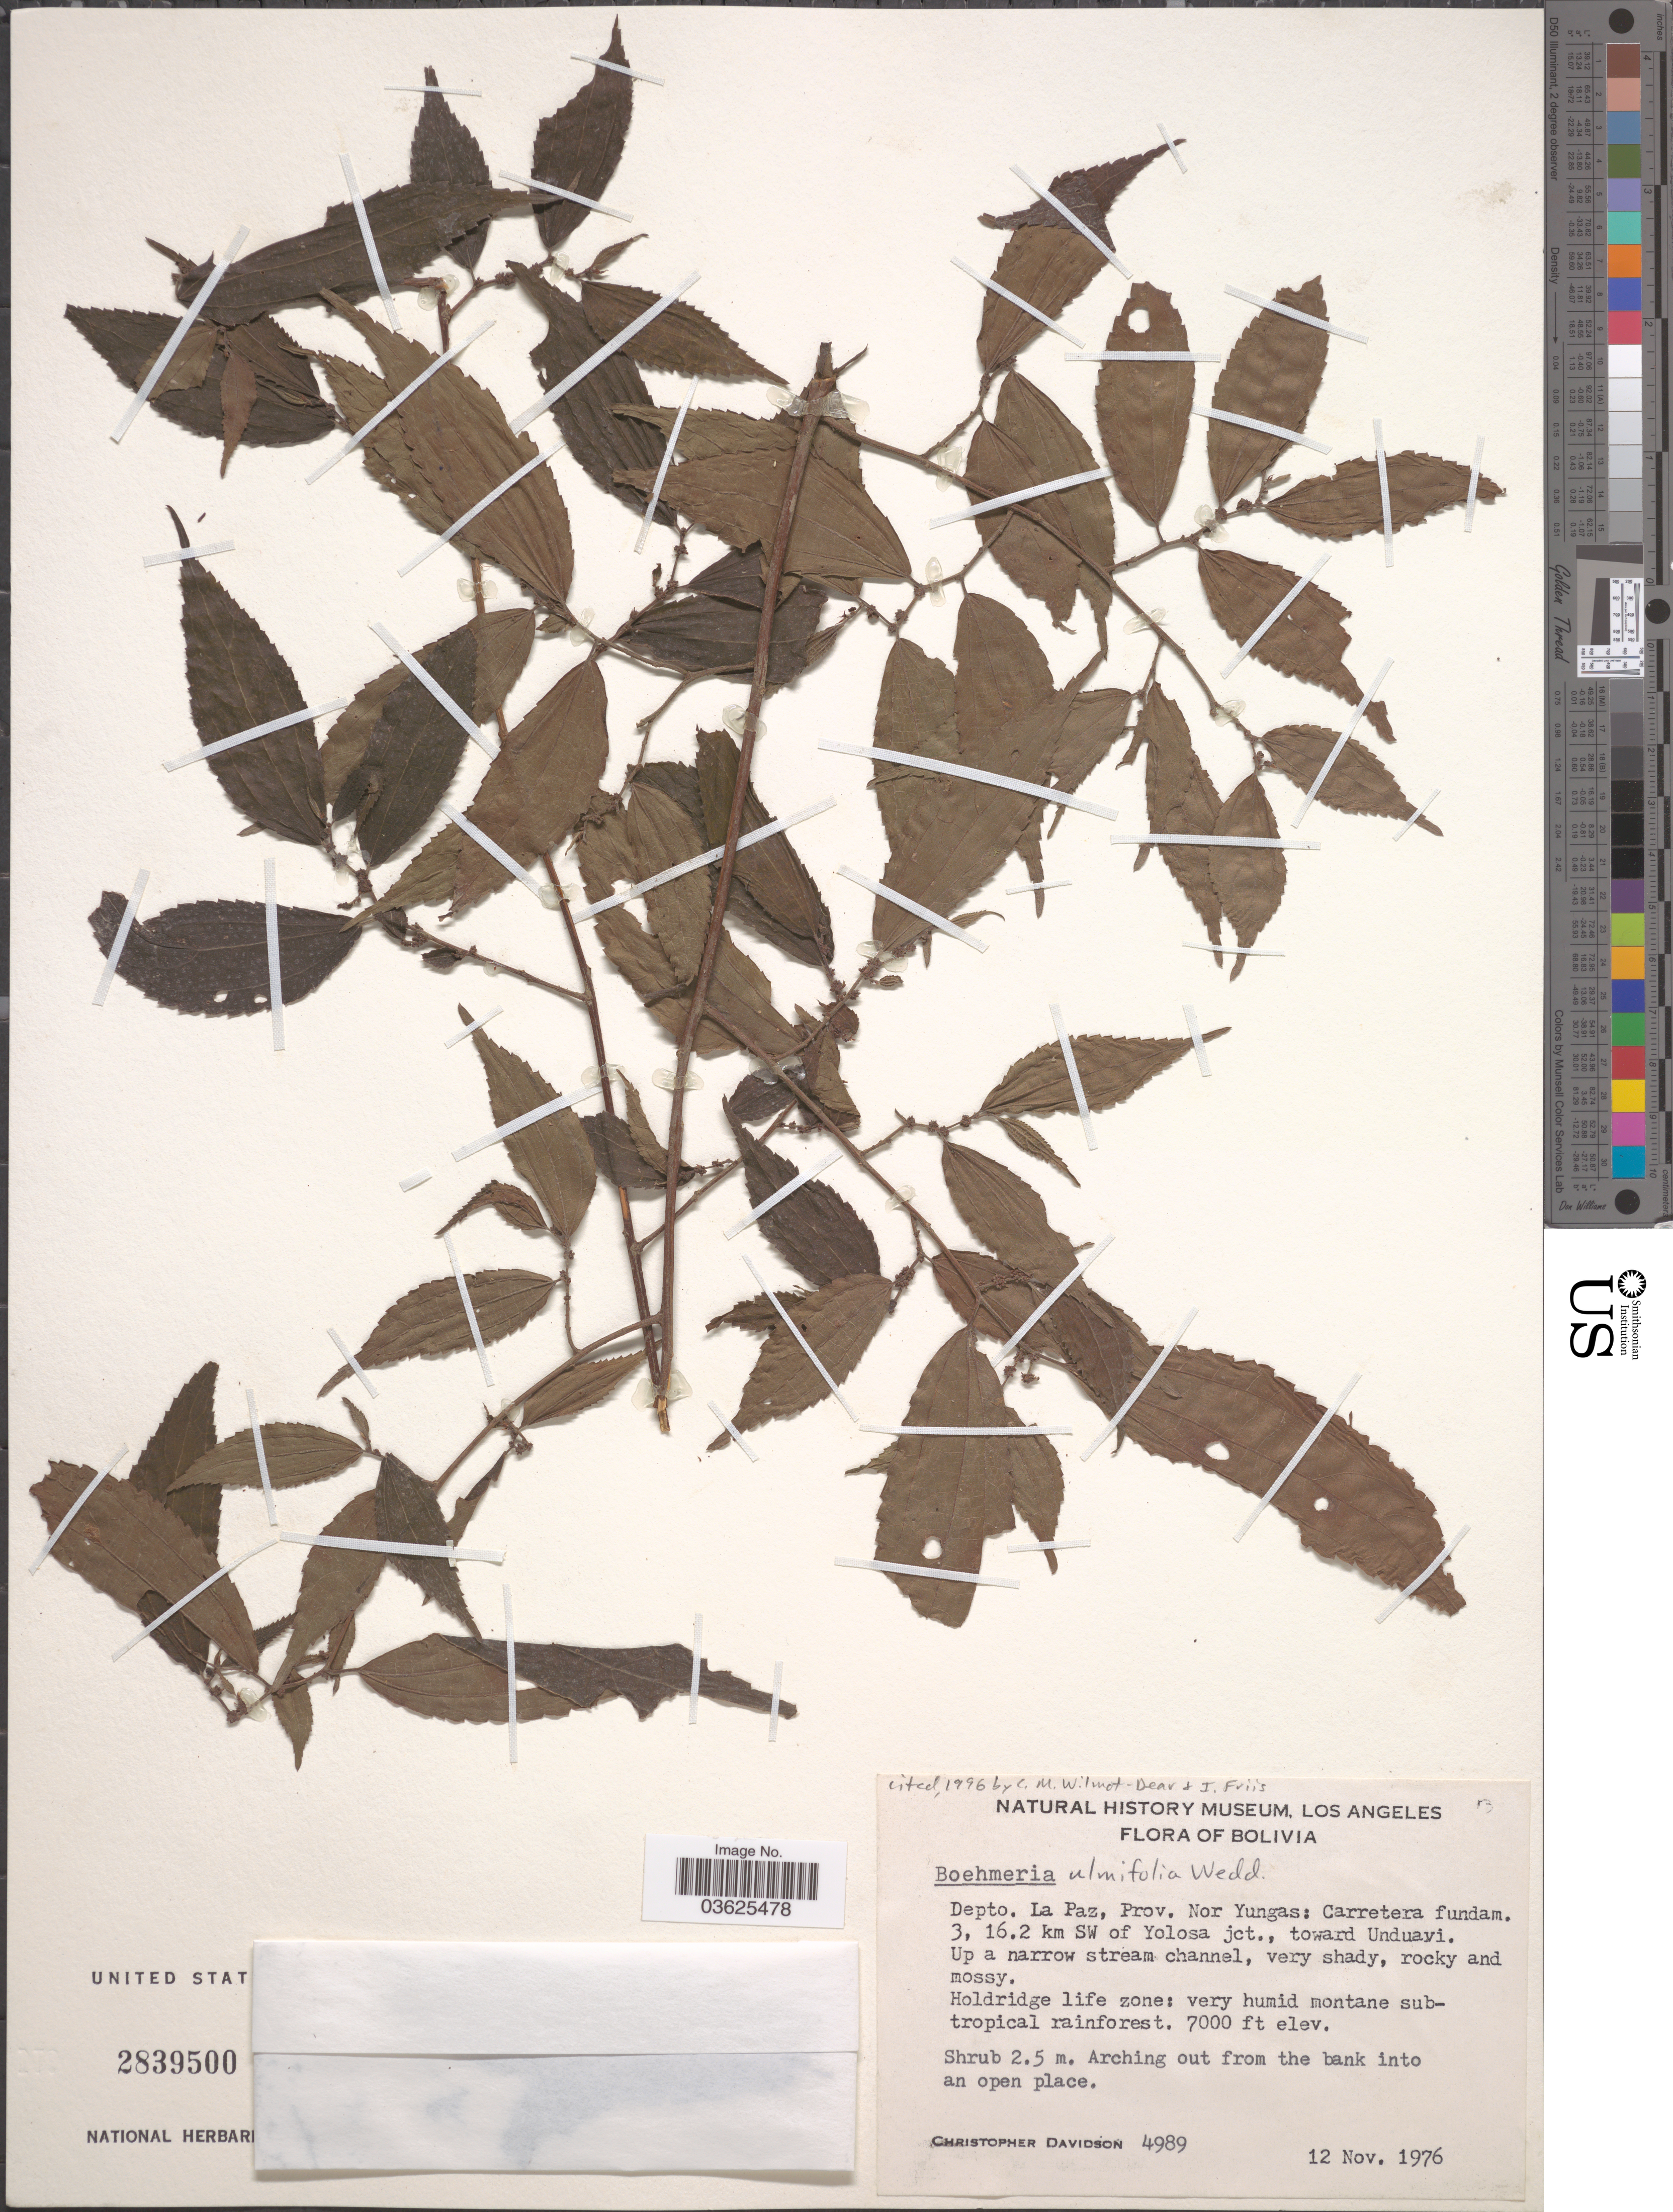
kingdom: Plantae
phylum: Tracheophyta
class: Magnoliopsida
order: Rosales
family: Urticaceae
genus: Boehmeria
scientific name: Boehmeria ulmifolia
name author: Wedd.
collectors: C. Davidson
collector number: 4989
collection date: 1976-11-12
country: Bolivia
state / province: La Paz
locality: Depto. La Paz, Prov. Nor Yungas: Carretera fundam. 3, 16.2 km SW of Yolosa jct., toward Unduayi.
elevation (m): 2134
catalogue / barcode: US 2839500